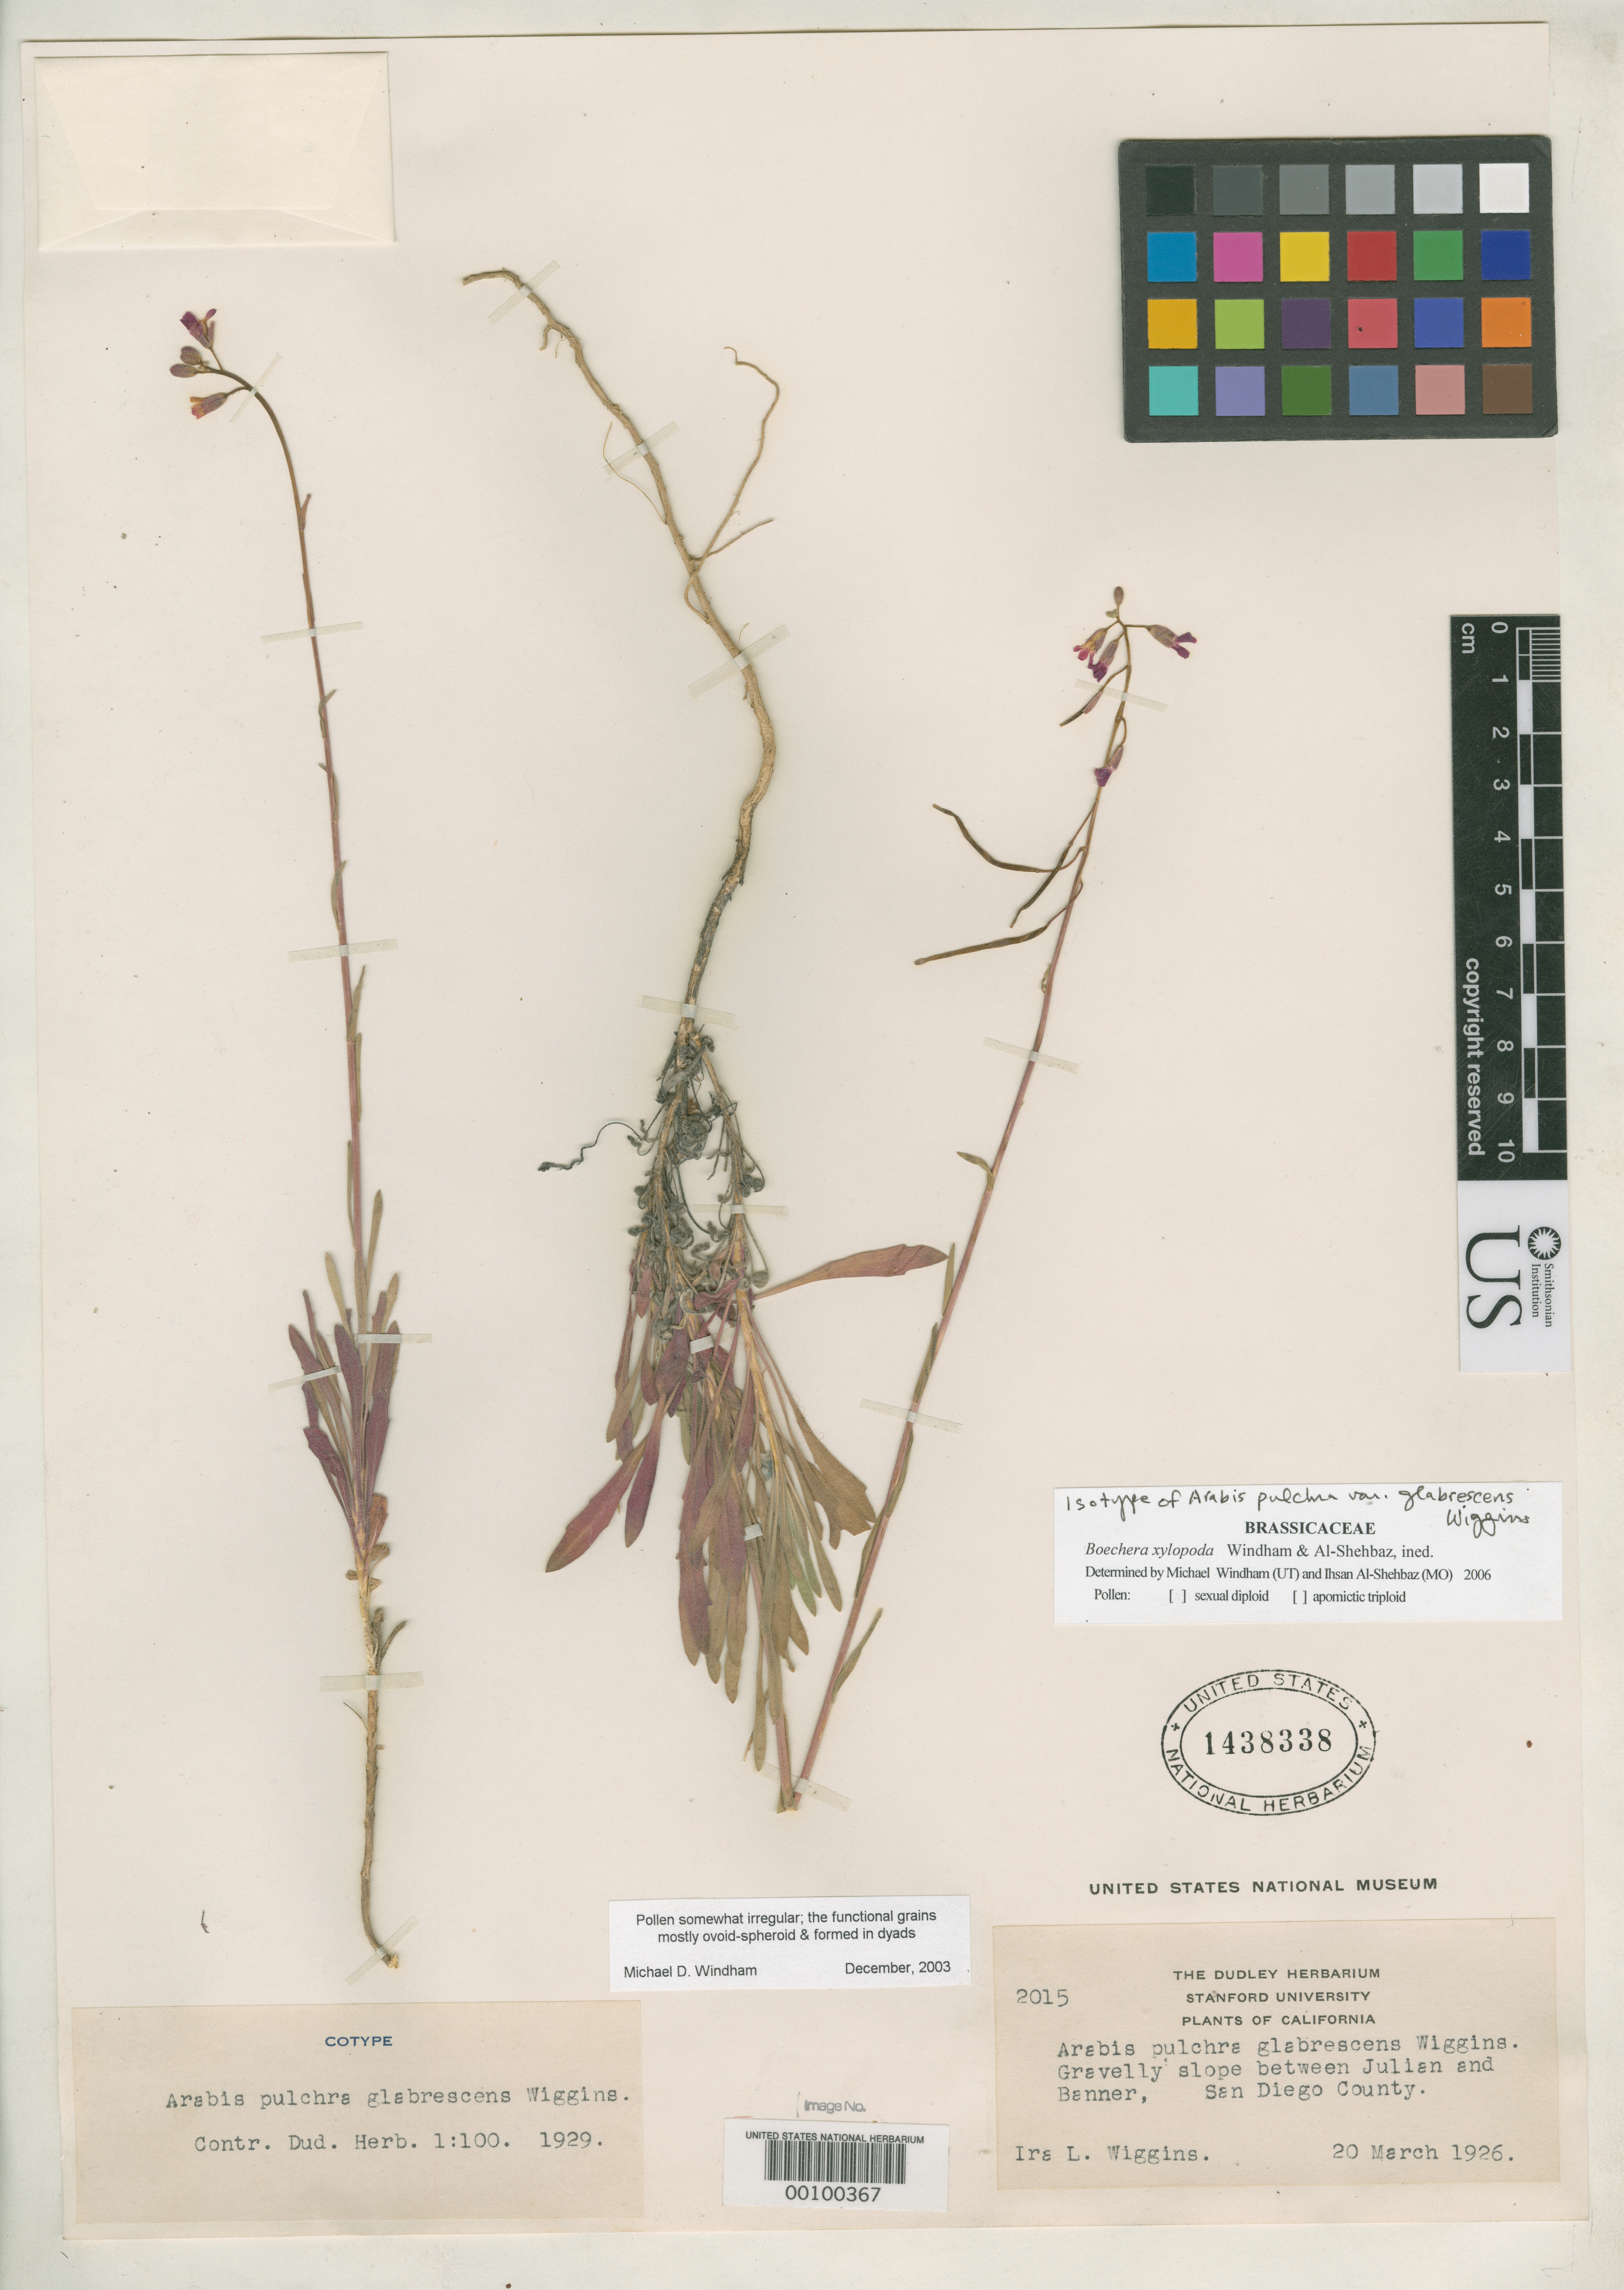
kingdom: Plantae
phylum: Tracheophyta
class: Magnoliopsida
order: Brassicales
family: Brassicaceae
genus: Arabis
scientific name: Arabis pulchra var. glabrescens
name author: Wiggins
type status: Isotype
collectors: I. L. Wiggins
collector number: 2015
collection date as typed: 20 Mar 1926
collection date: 1926-03-20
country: United States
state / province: California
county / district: San Diego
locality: Slope between Julian & Banner.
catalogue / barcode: US 1438338